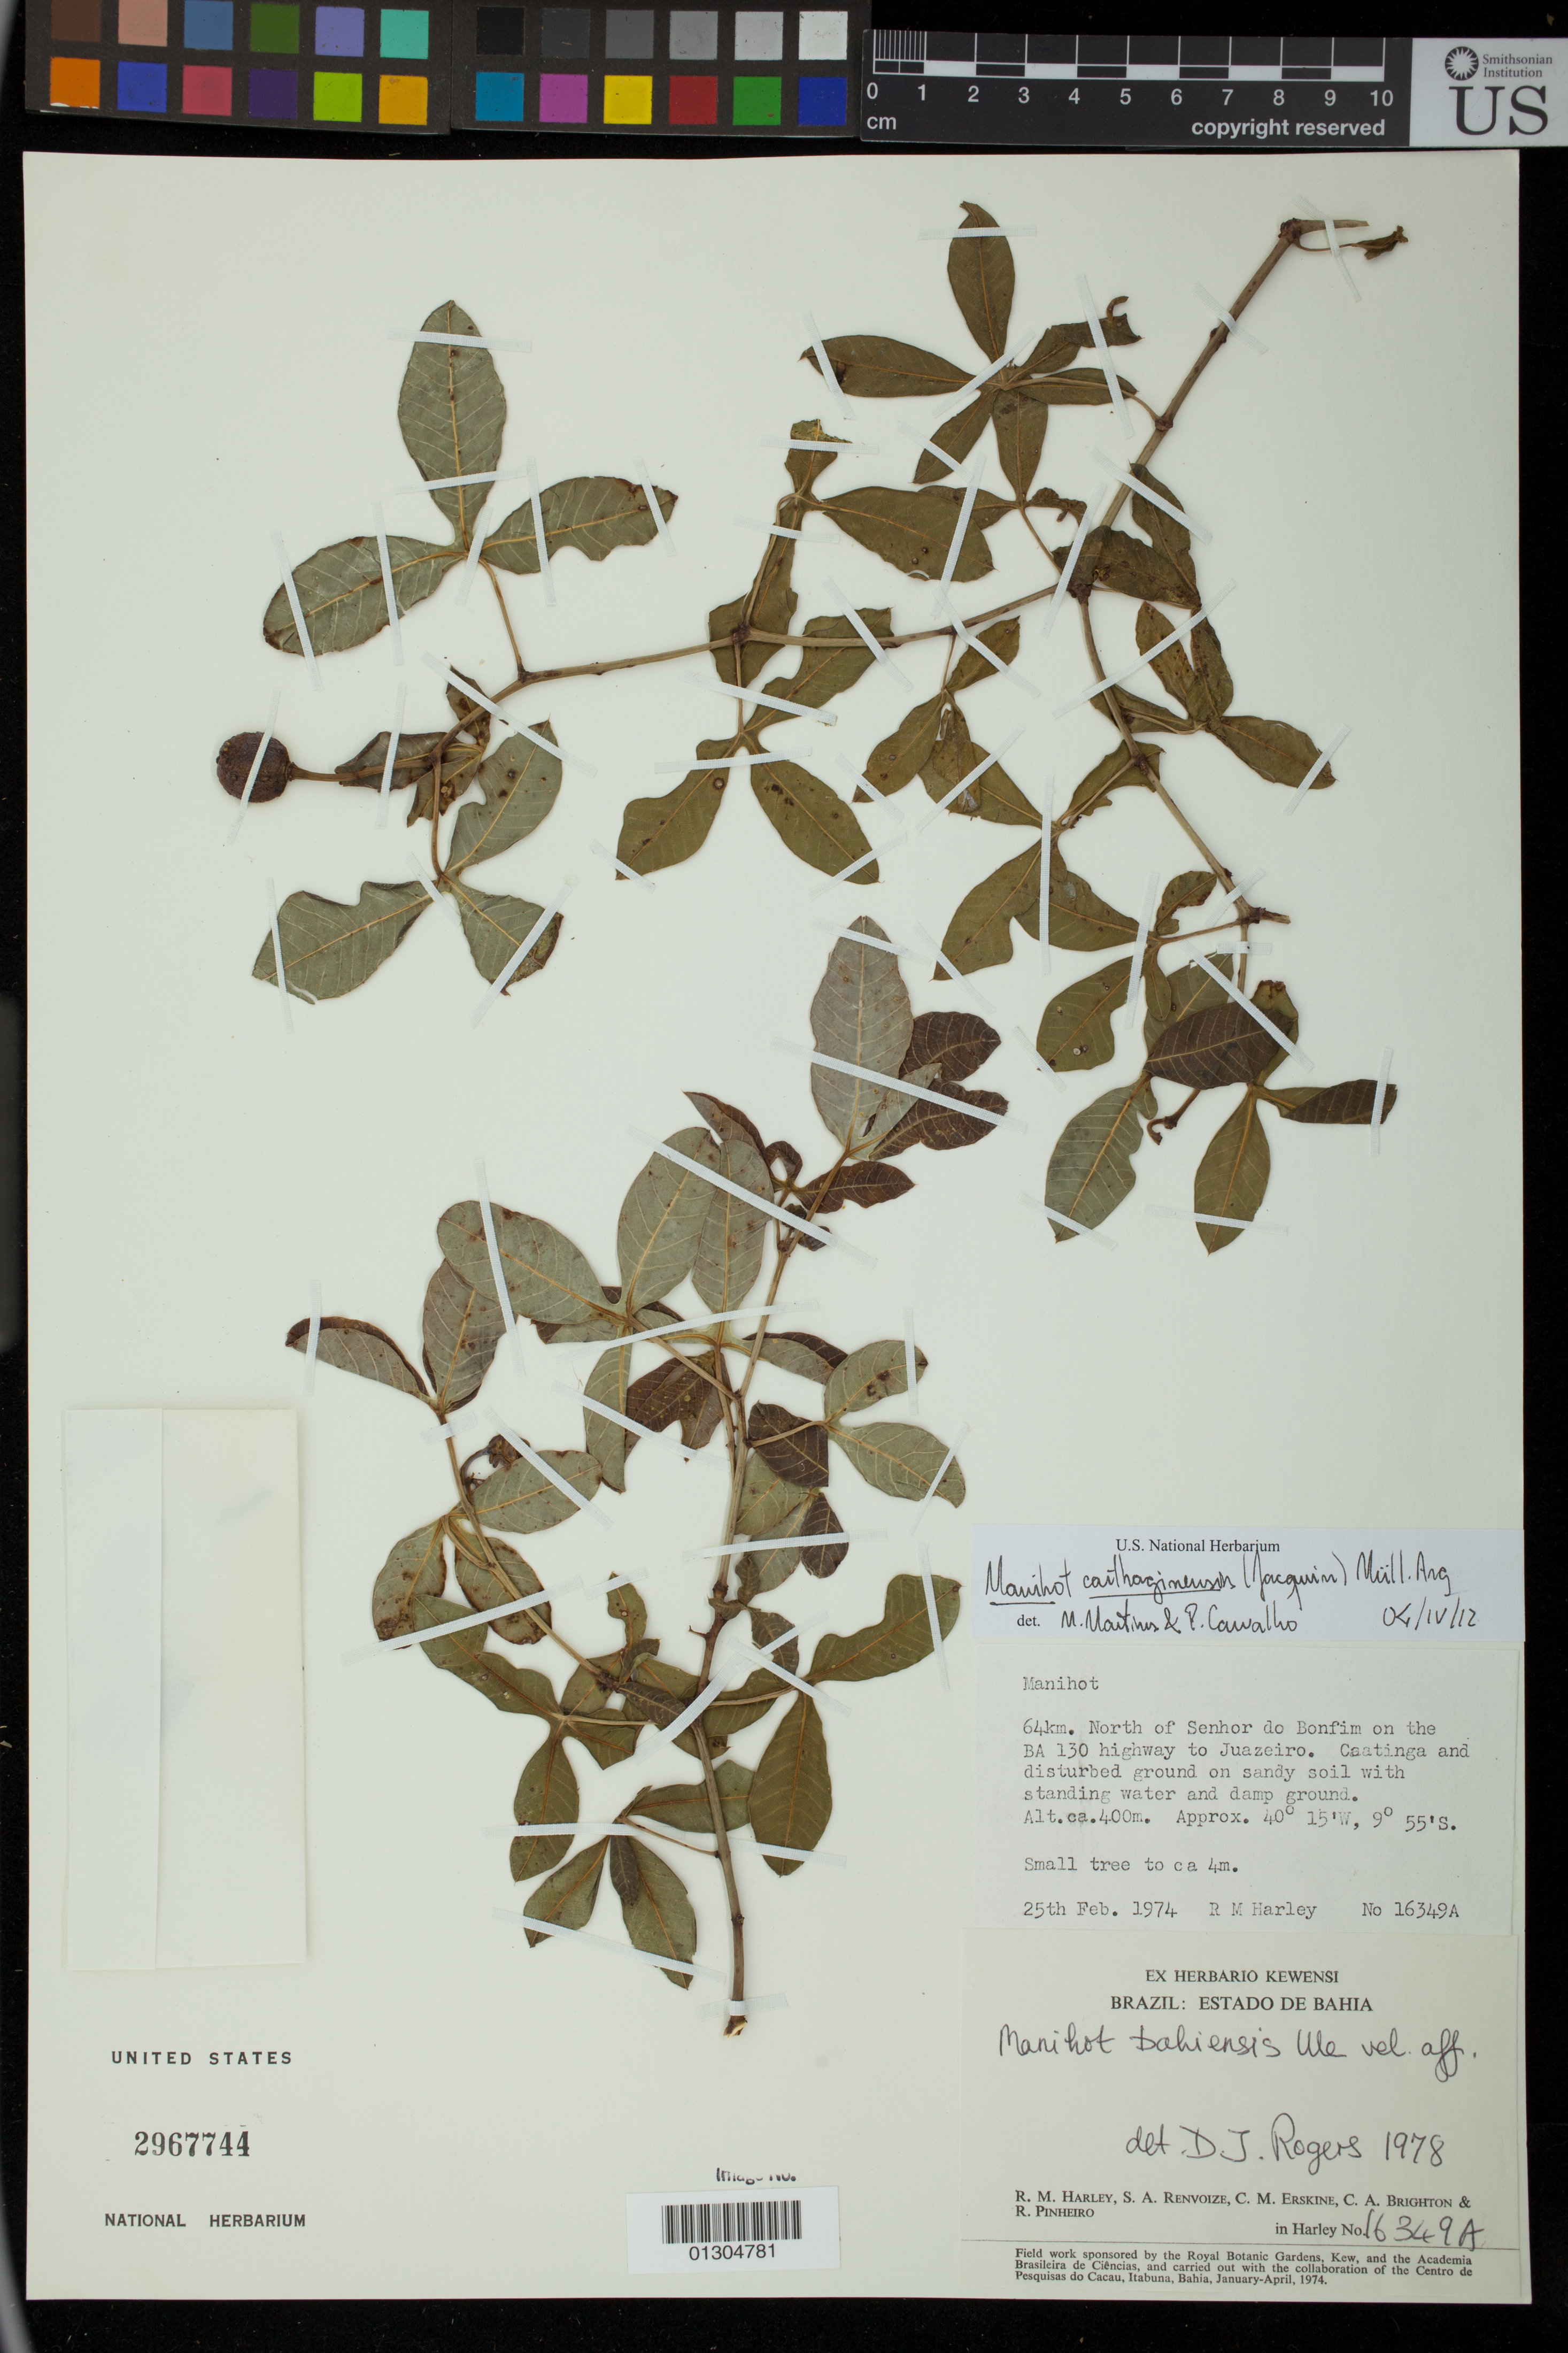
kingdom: Plantae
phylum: Tracheophyta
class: Magnoliopsida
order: Malpighiales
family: Euphorbiaceae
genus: Manihot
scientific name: Manihot carthagenensis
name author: (Jacq.) Müll. Arg.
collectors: R. M. Harley, S. A. Renvoize, C. Erskine, C. Brighton & R. Pinheiro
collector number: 16349A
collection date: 1974-02-25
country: Brazil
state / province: Bahia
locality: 64km. North of Senhor do Bonfim on the BA130 highway to Juazeiro.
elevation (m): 400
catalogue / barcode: US 2967744